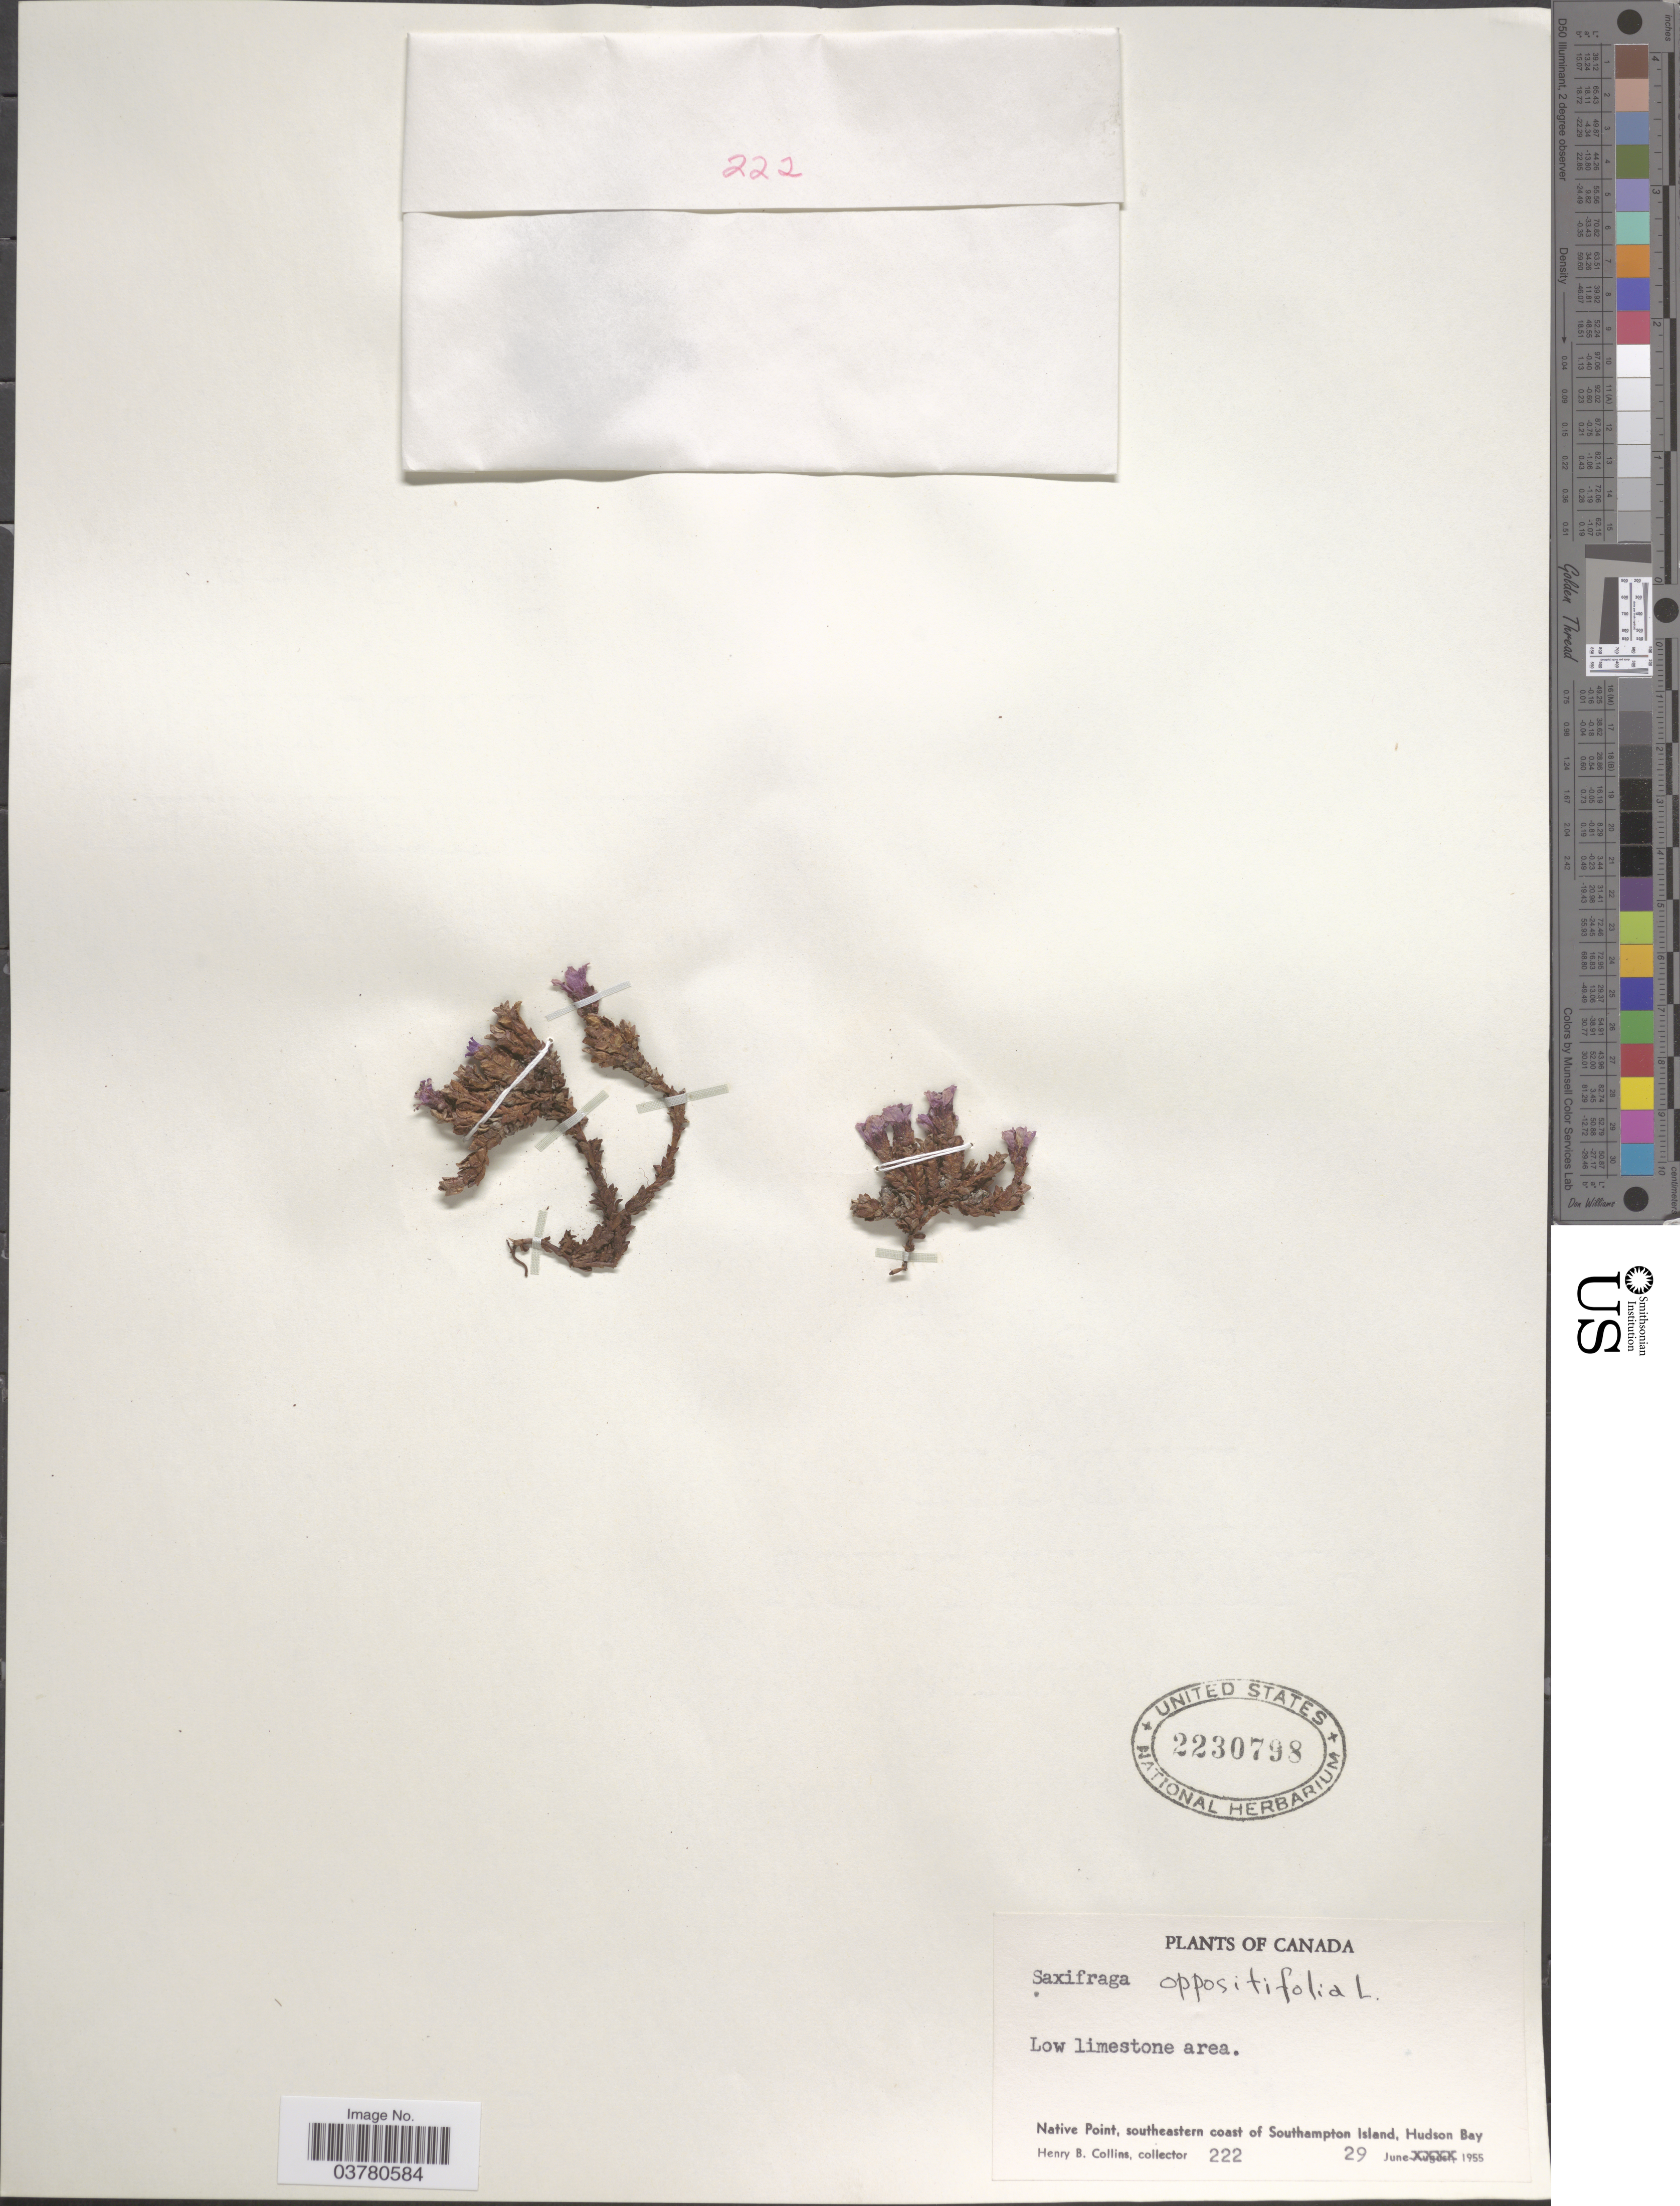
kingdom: Plantae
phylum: Tracheophyta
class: Magnoliopsida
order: Saxifragales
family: Saxifragaceae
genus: Saxifraga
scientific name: Saxifraga oppositifolia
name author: L.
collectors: H. Collins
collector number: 222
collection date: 1955-06-29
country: Canada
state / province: Nunavut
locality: Native Point, southeastern coast of Southampton Island, Hudson Bay.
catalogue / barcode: US 2230798